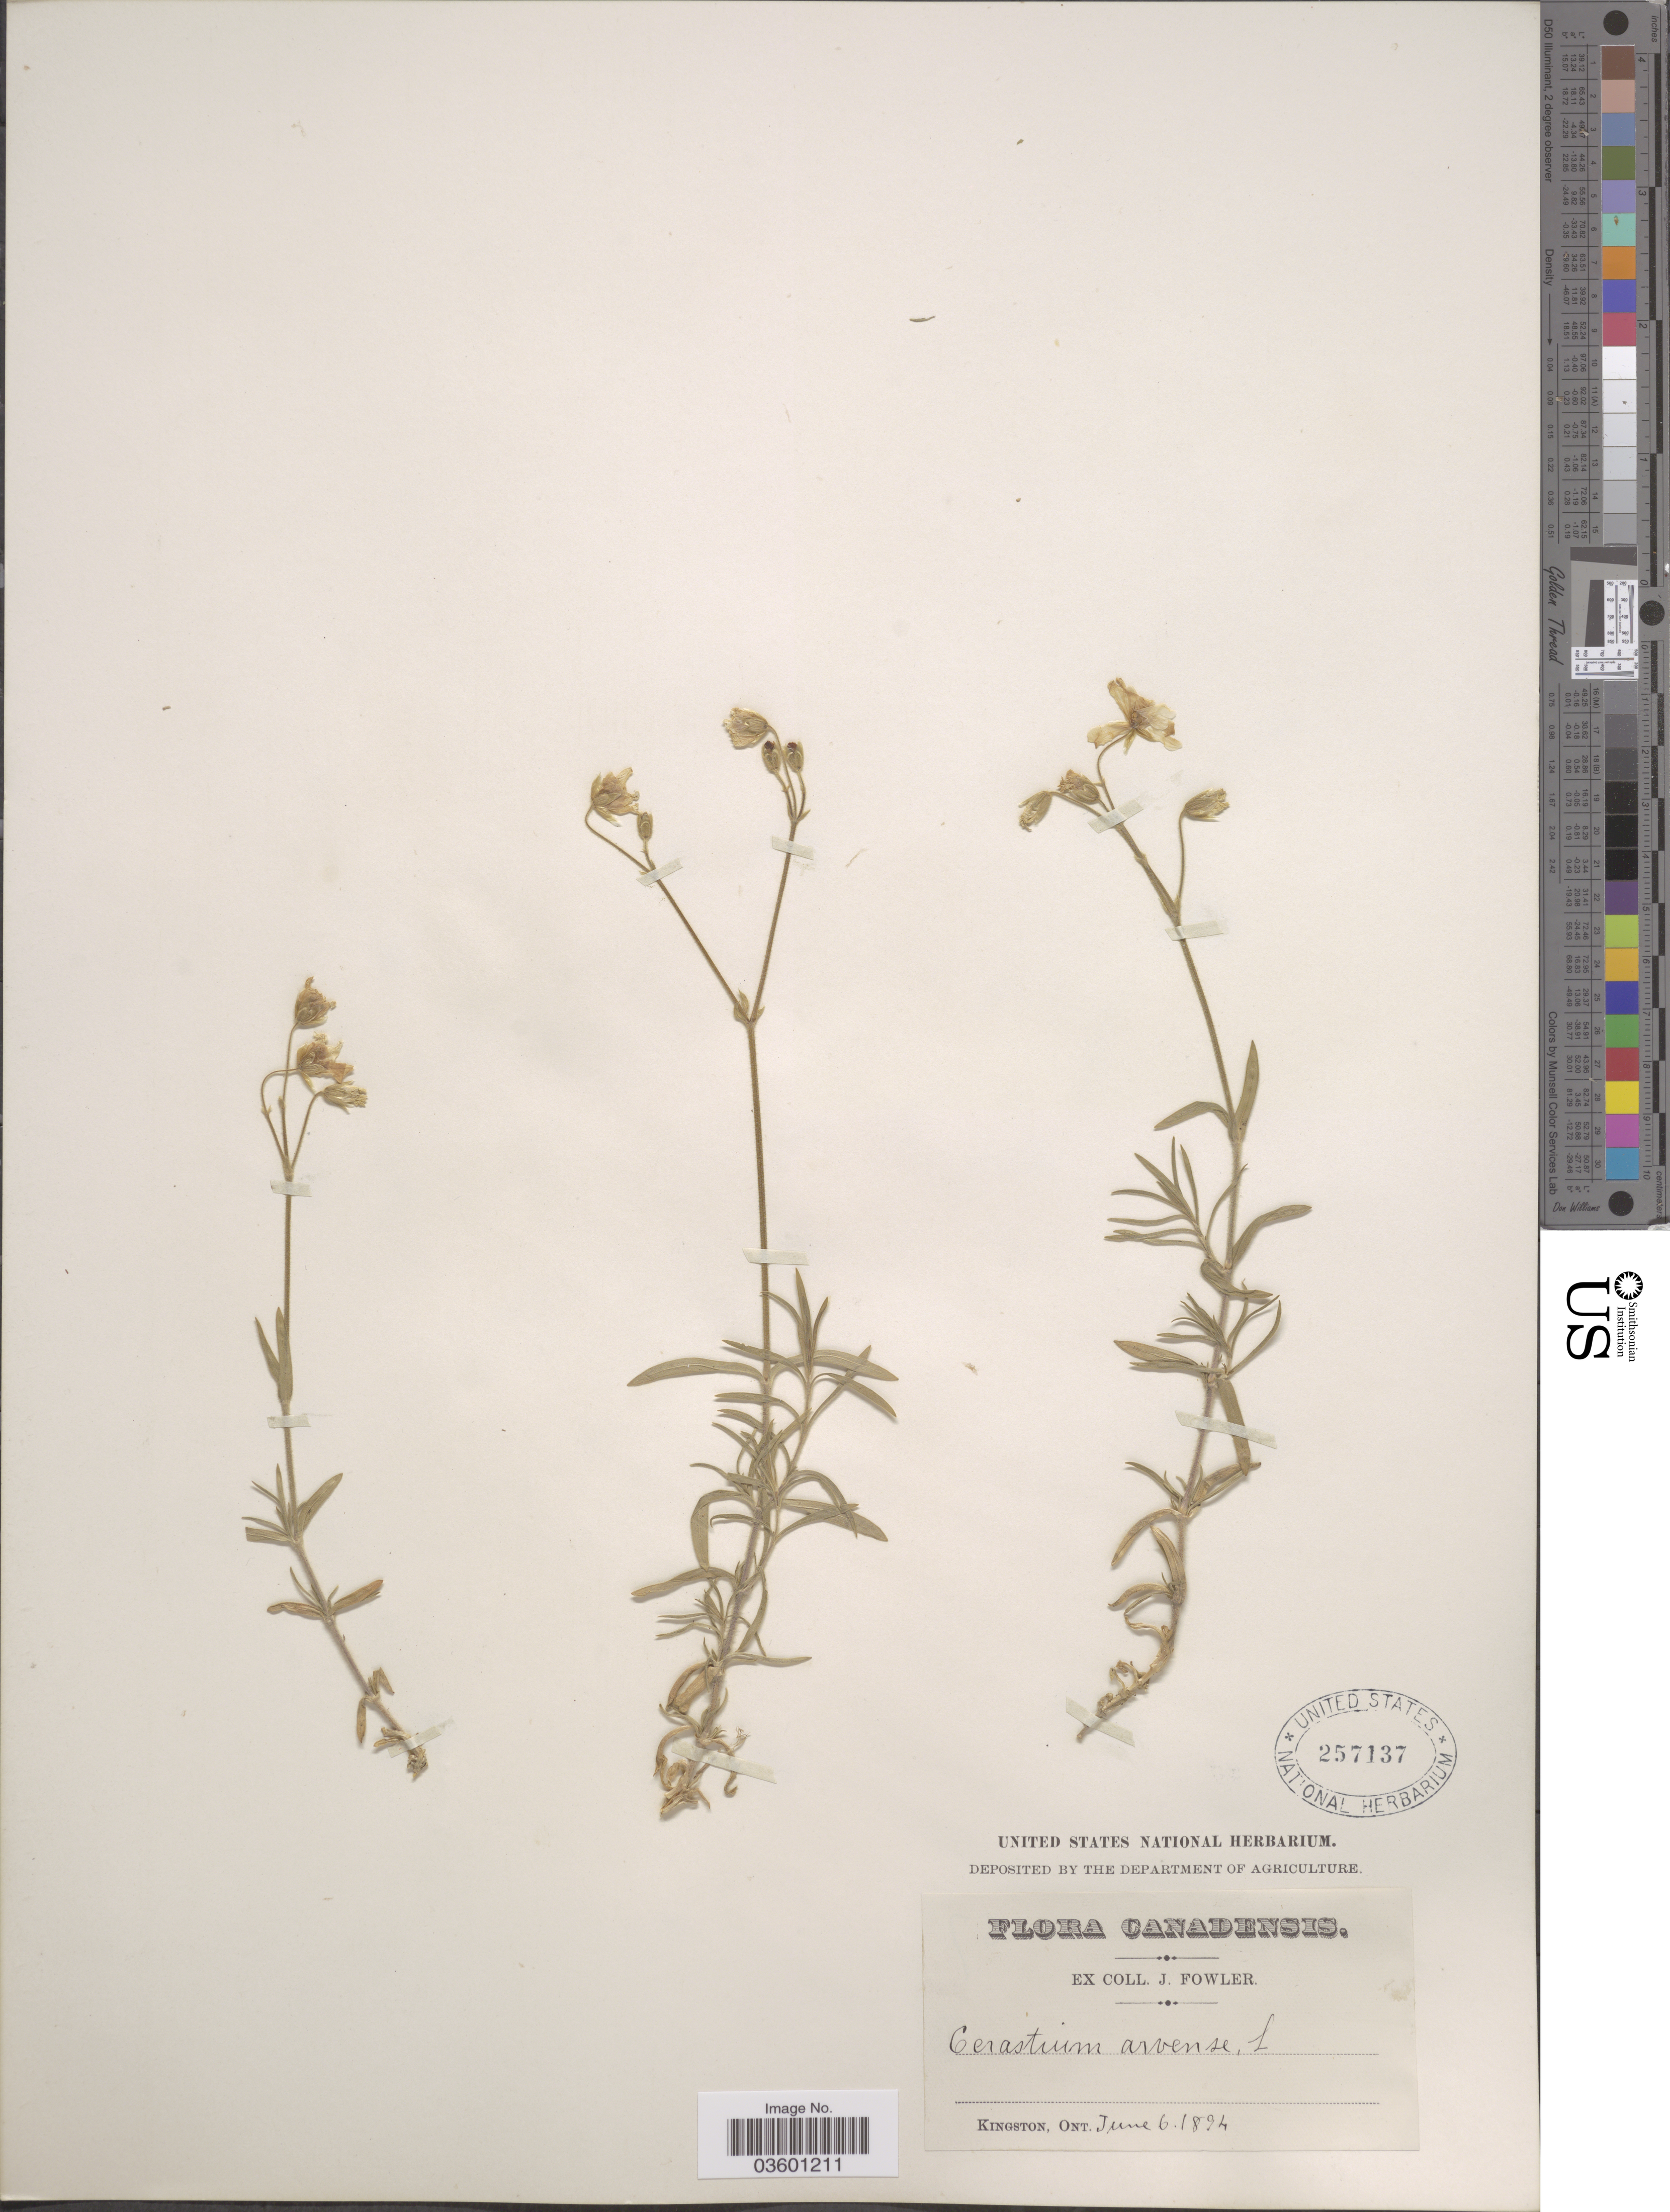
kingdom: Plantae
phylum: Tracheophyta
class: Magnoliopsida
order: Caryophyllales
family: Caryophyllaceae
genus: Cerastium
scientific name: Cerastium arvense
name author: L.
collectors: J. Fowler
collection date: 1894-06-06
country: Canada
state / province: Ontario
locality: Kingston.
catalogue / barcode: US 257137